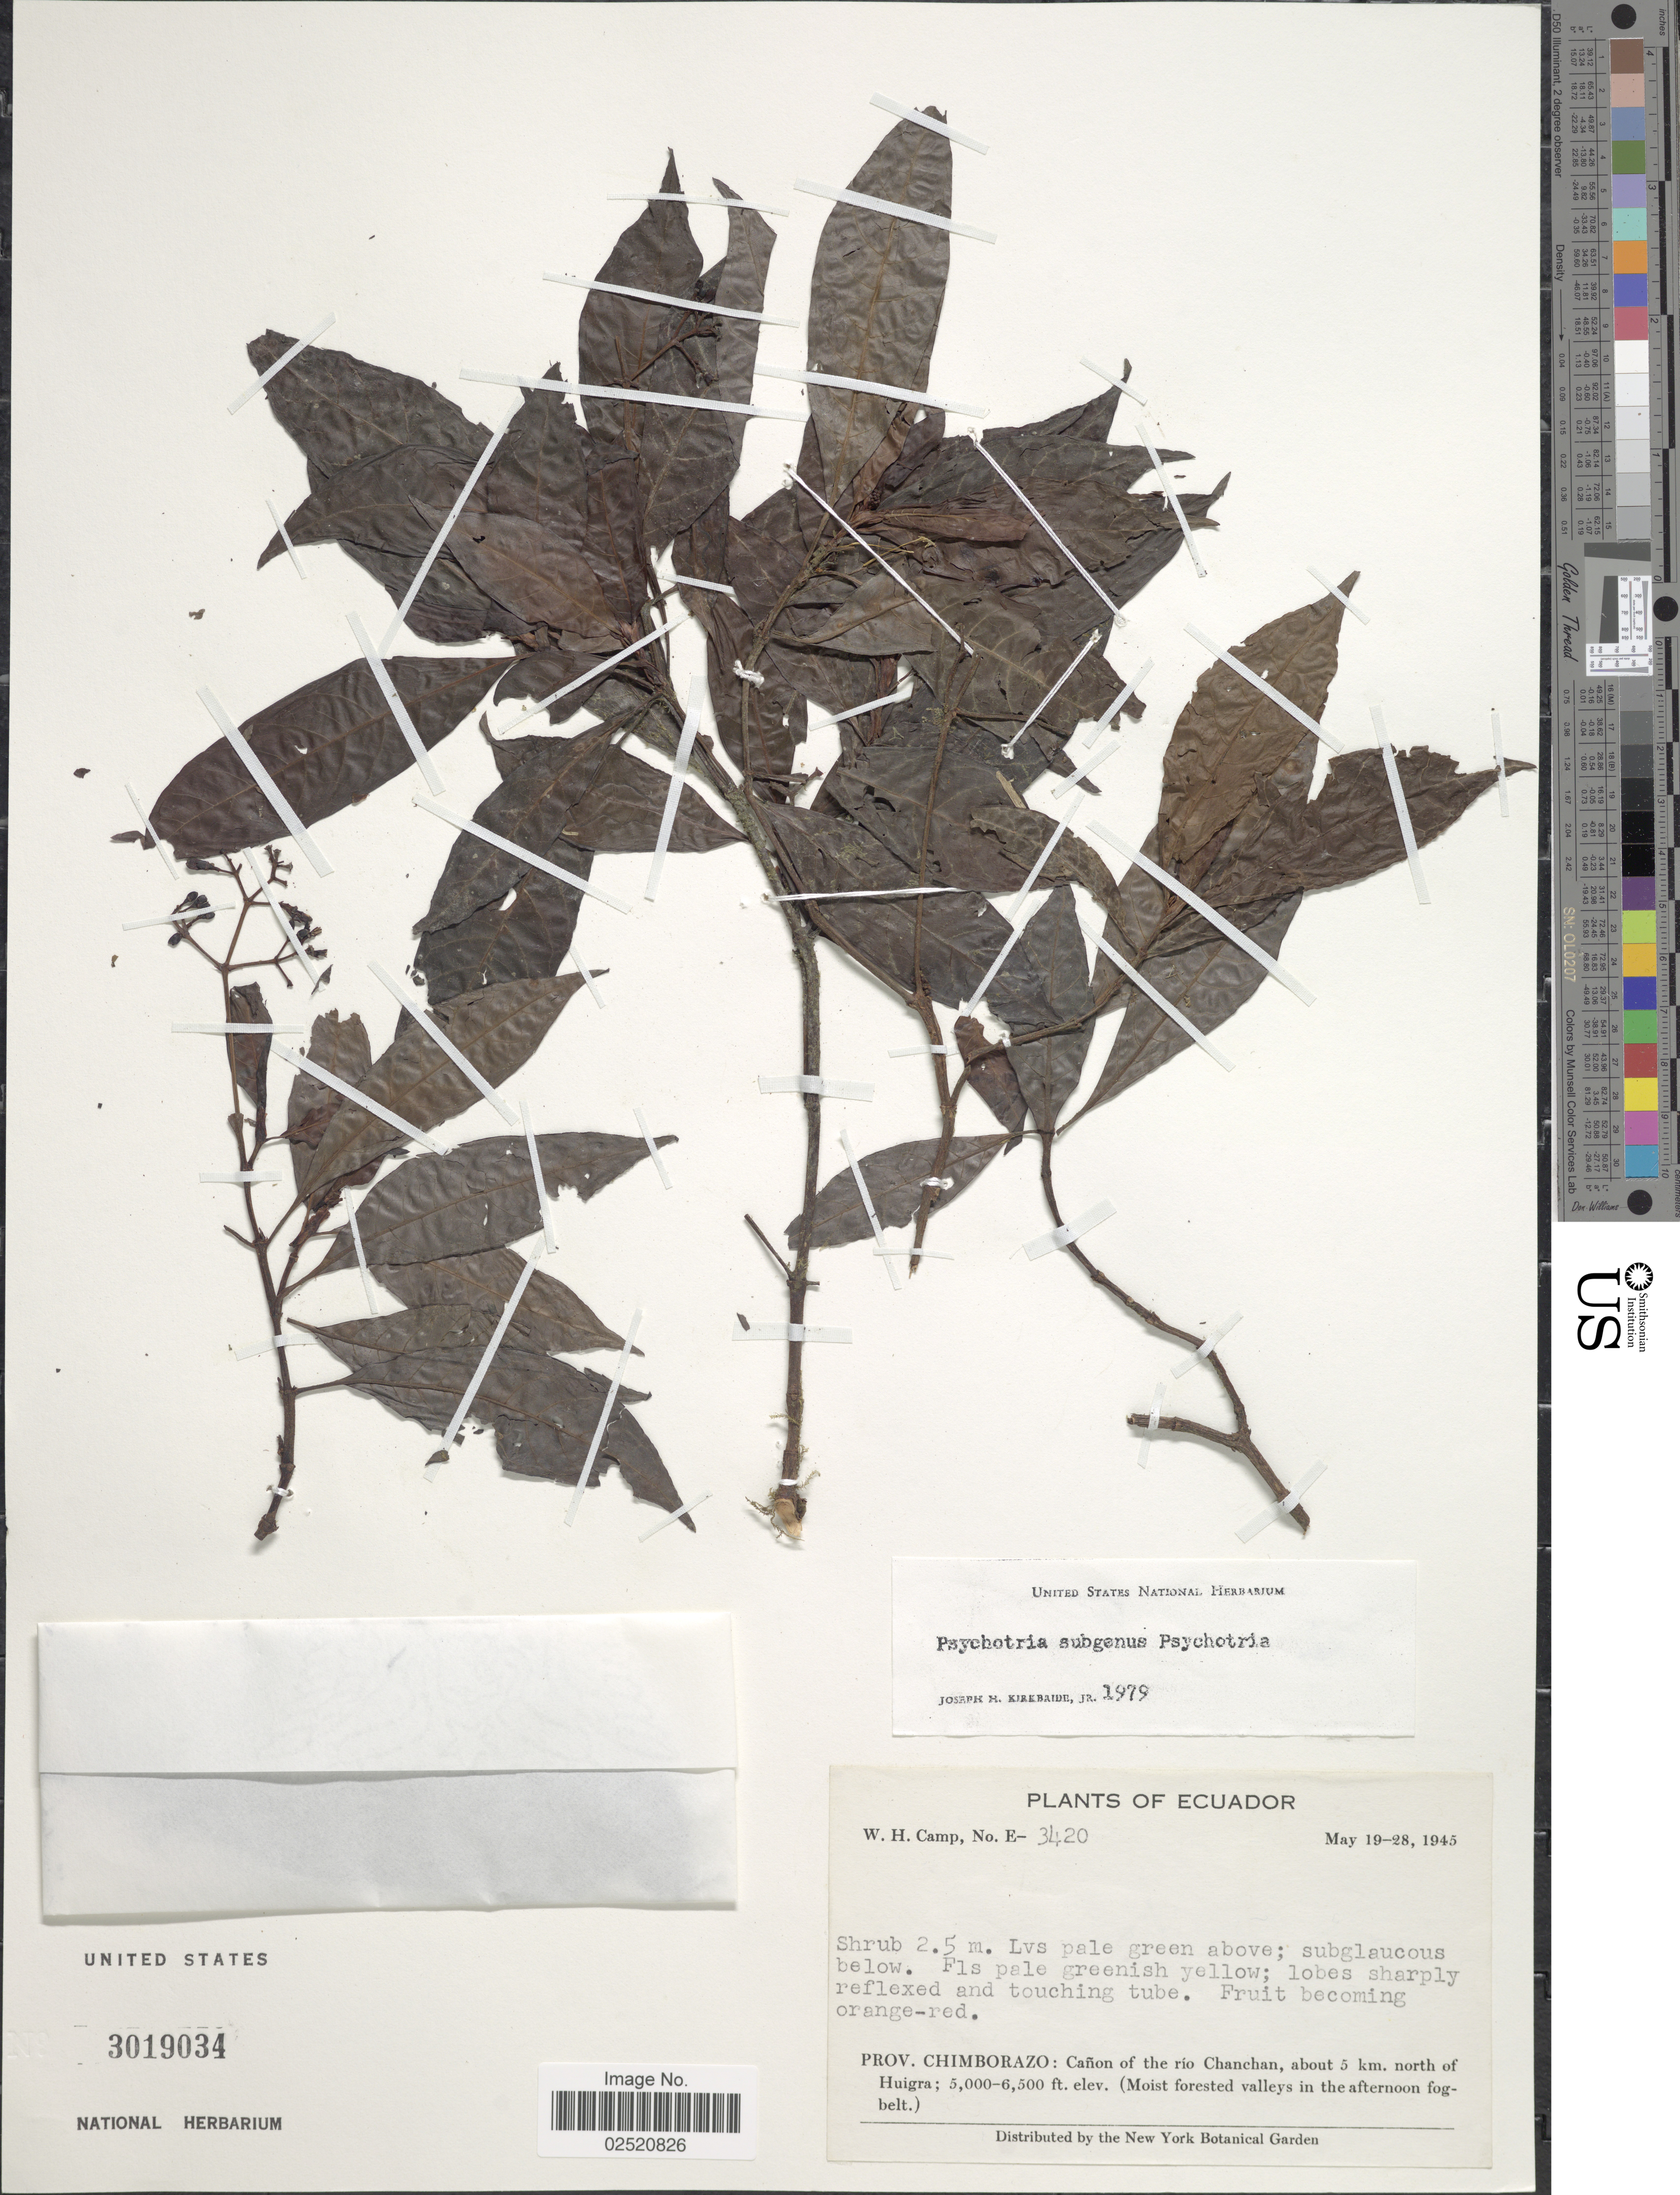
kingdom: Plantae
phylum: Tracheophyta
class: Magnoliopsida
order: Gentianales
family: Rubiaceae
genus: Psychotria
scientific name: Psychotria sp.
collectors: W. H. Camp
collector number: E-3420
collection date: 1945-05-19/1945-05-28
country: Ecuador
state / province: Chimborazo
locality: Canon of the rio Chanchan, about 5 km. north of Huigra (moist forested valleys in the afternoon fogbelt)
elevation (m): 1524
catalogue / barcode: US 3019034